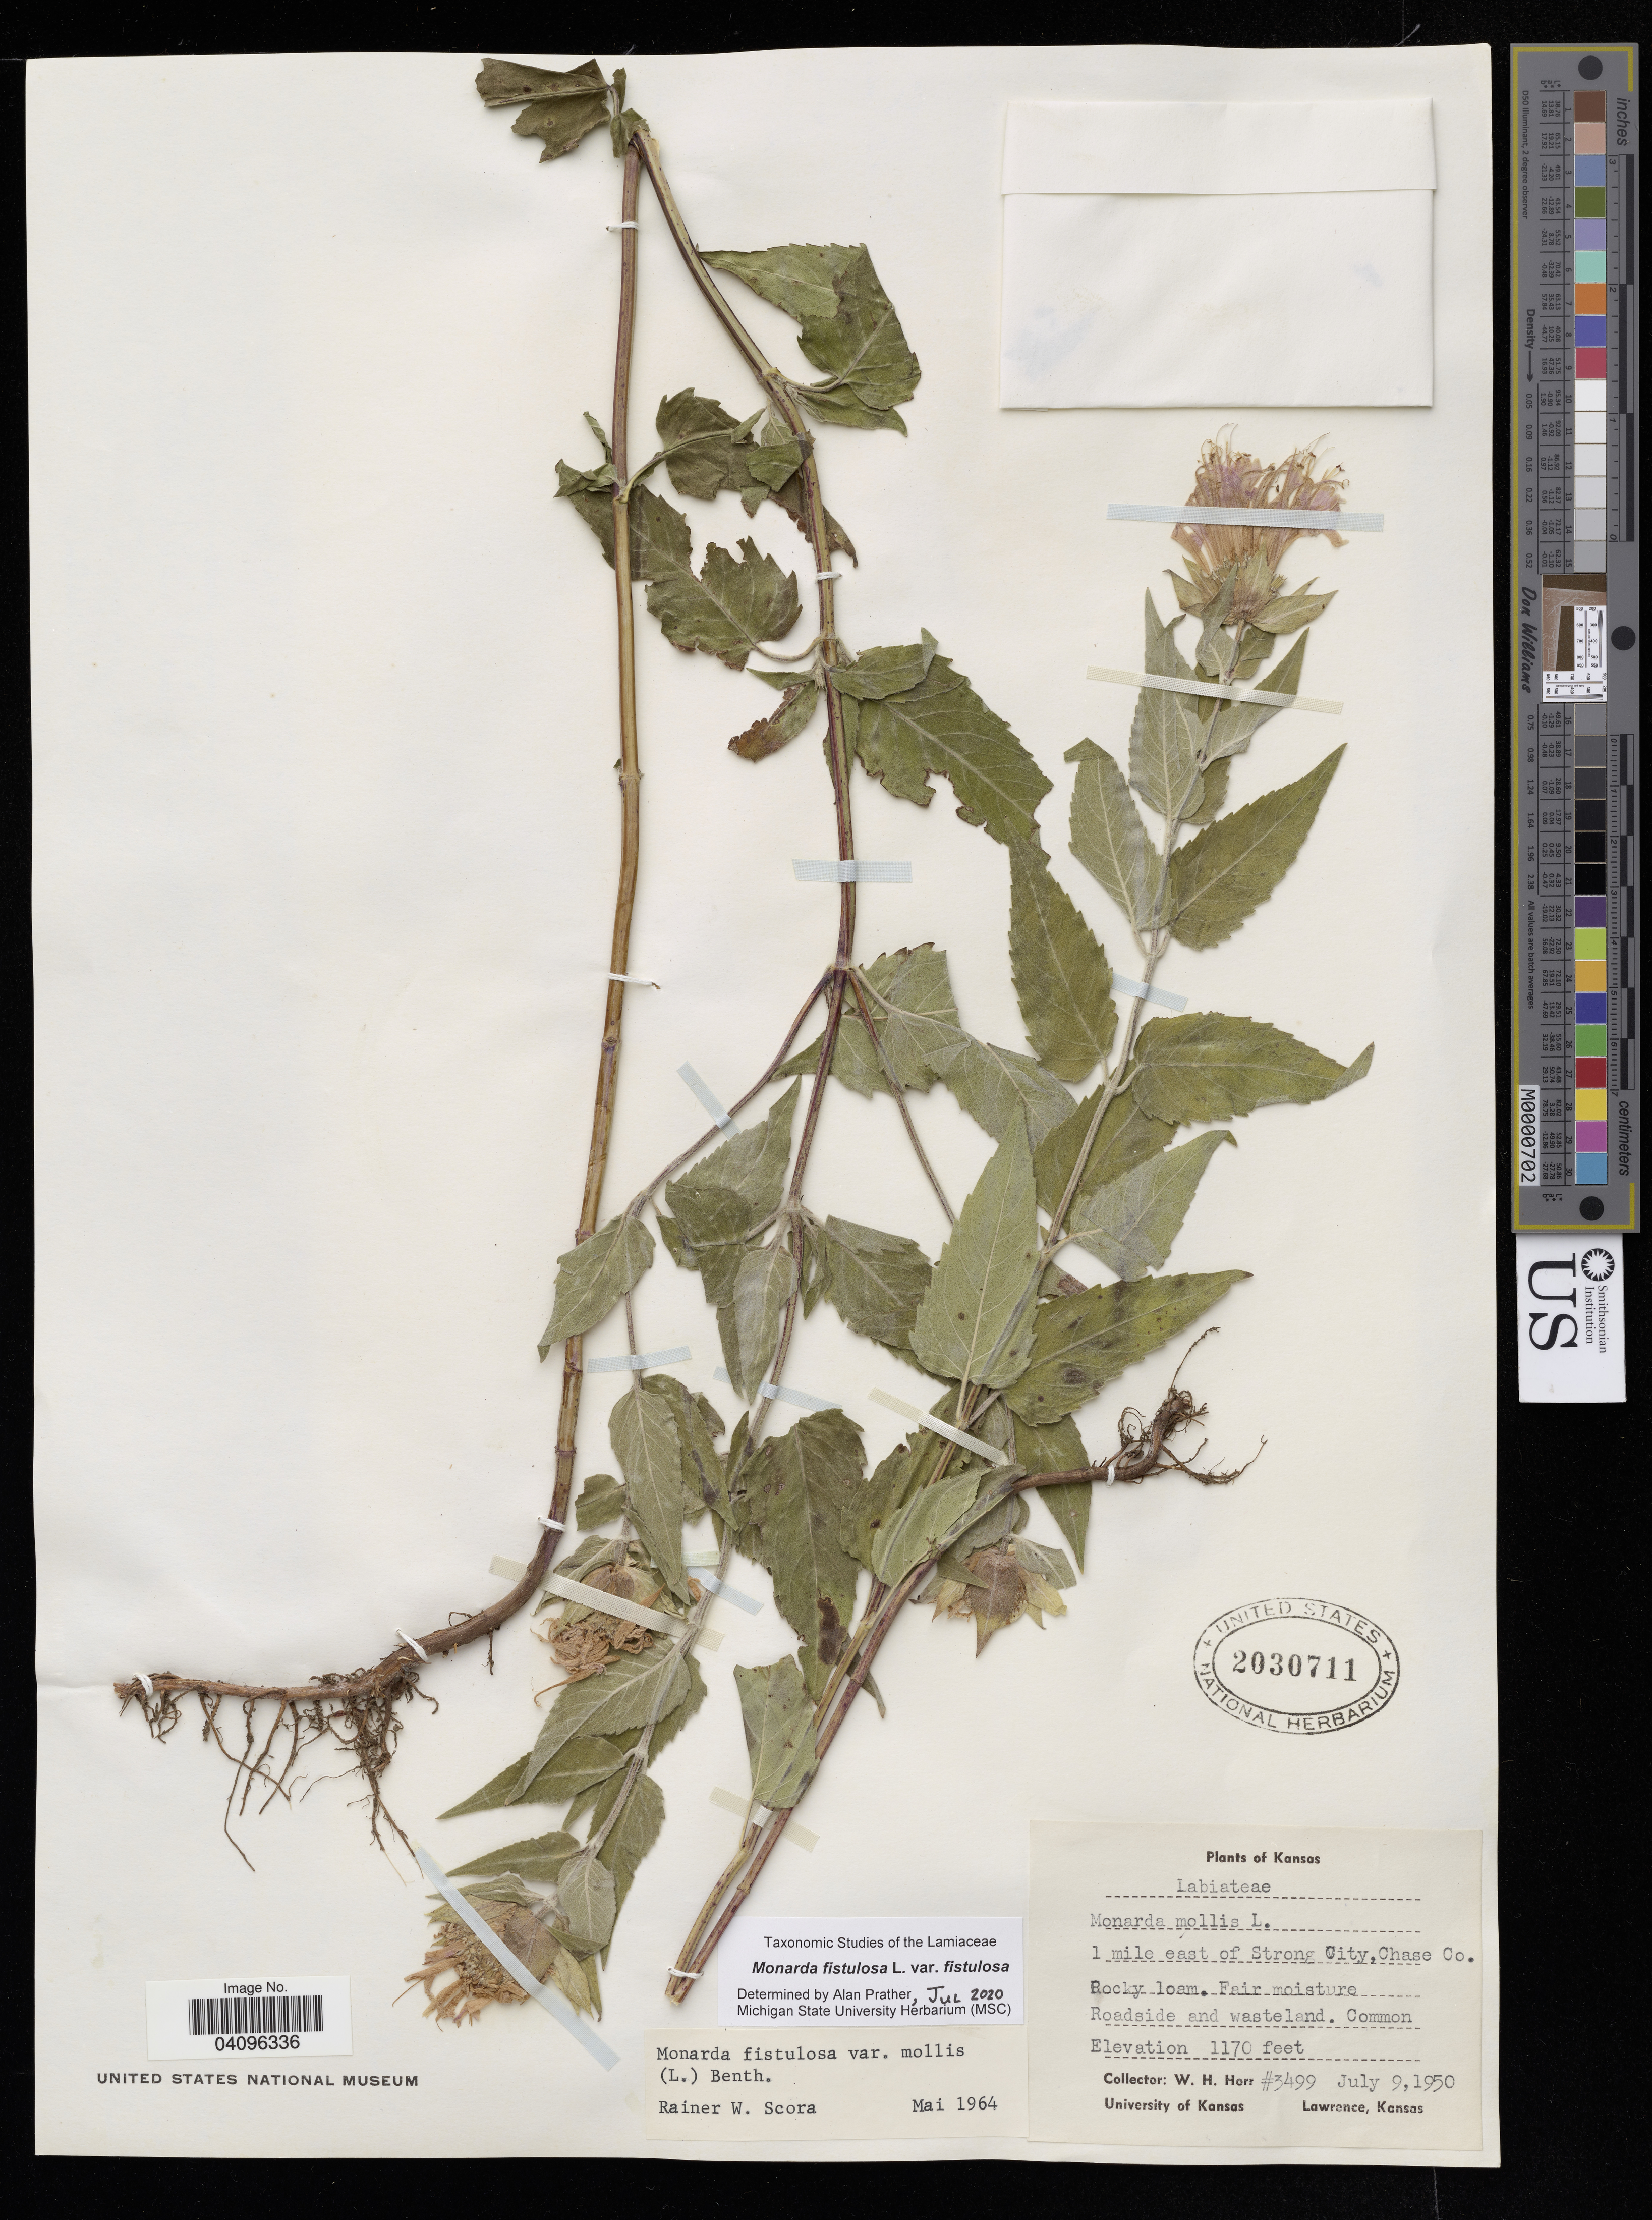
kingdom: Plantae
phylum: Tracheophyta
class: Magnoliopsida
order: Lamiales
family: Lamiaceae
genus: Monarda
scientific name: Monarda fistulosa var. fistulosa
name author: L.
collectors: W. H. Horr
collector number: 3499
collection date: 1950-07-09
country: United States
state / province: Kansas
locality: l mile east of Strong City, Chase Co.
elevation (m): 357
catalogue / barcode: US 2030711